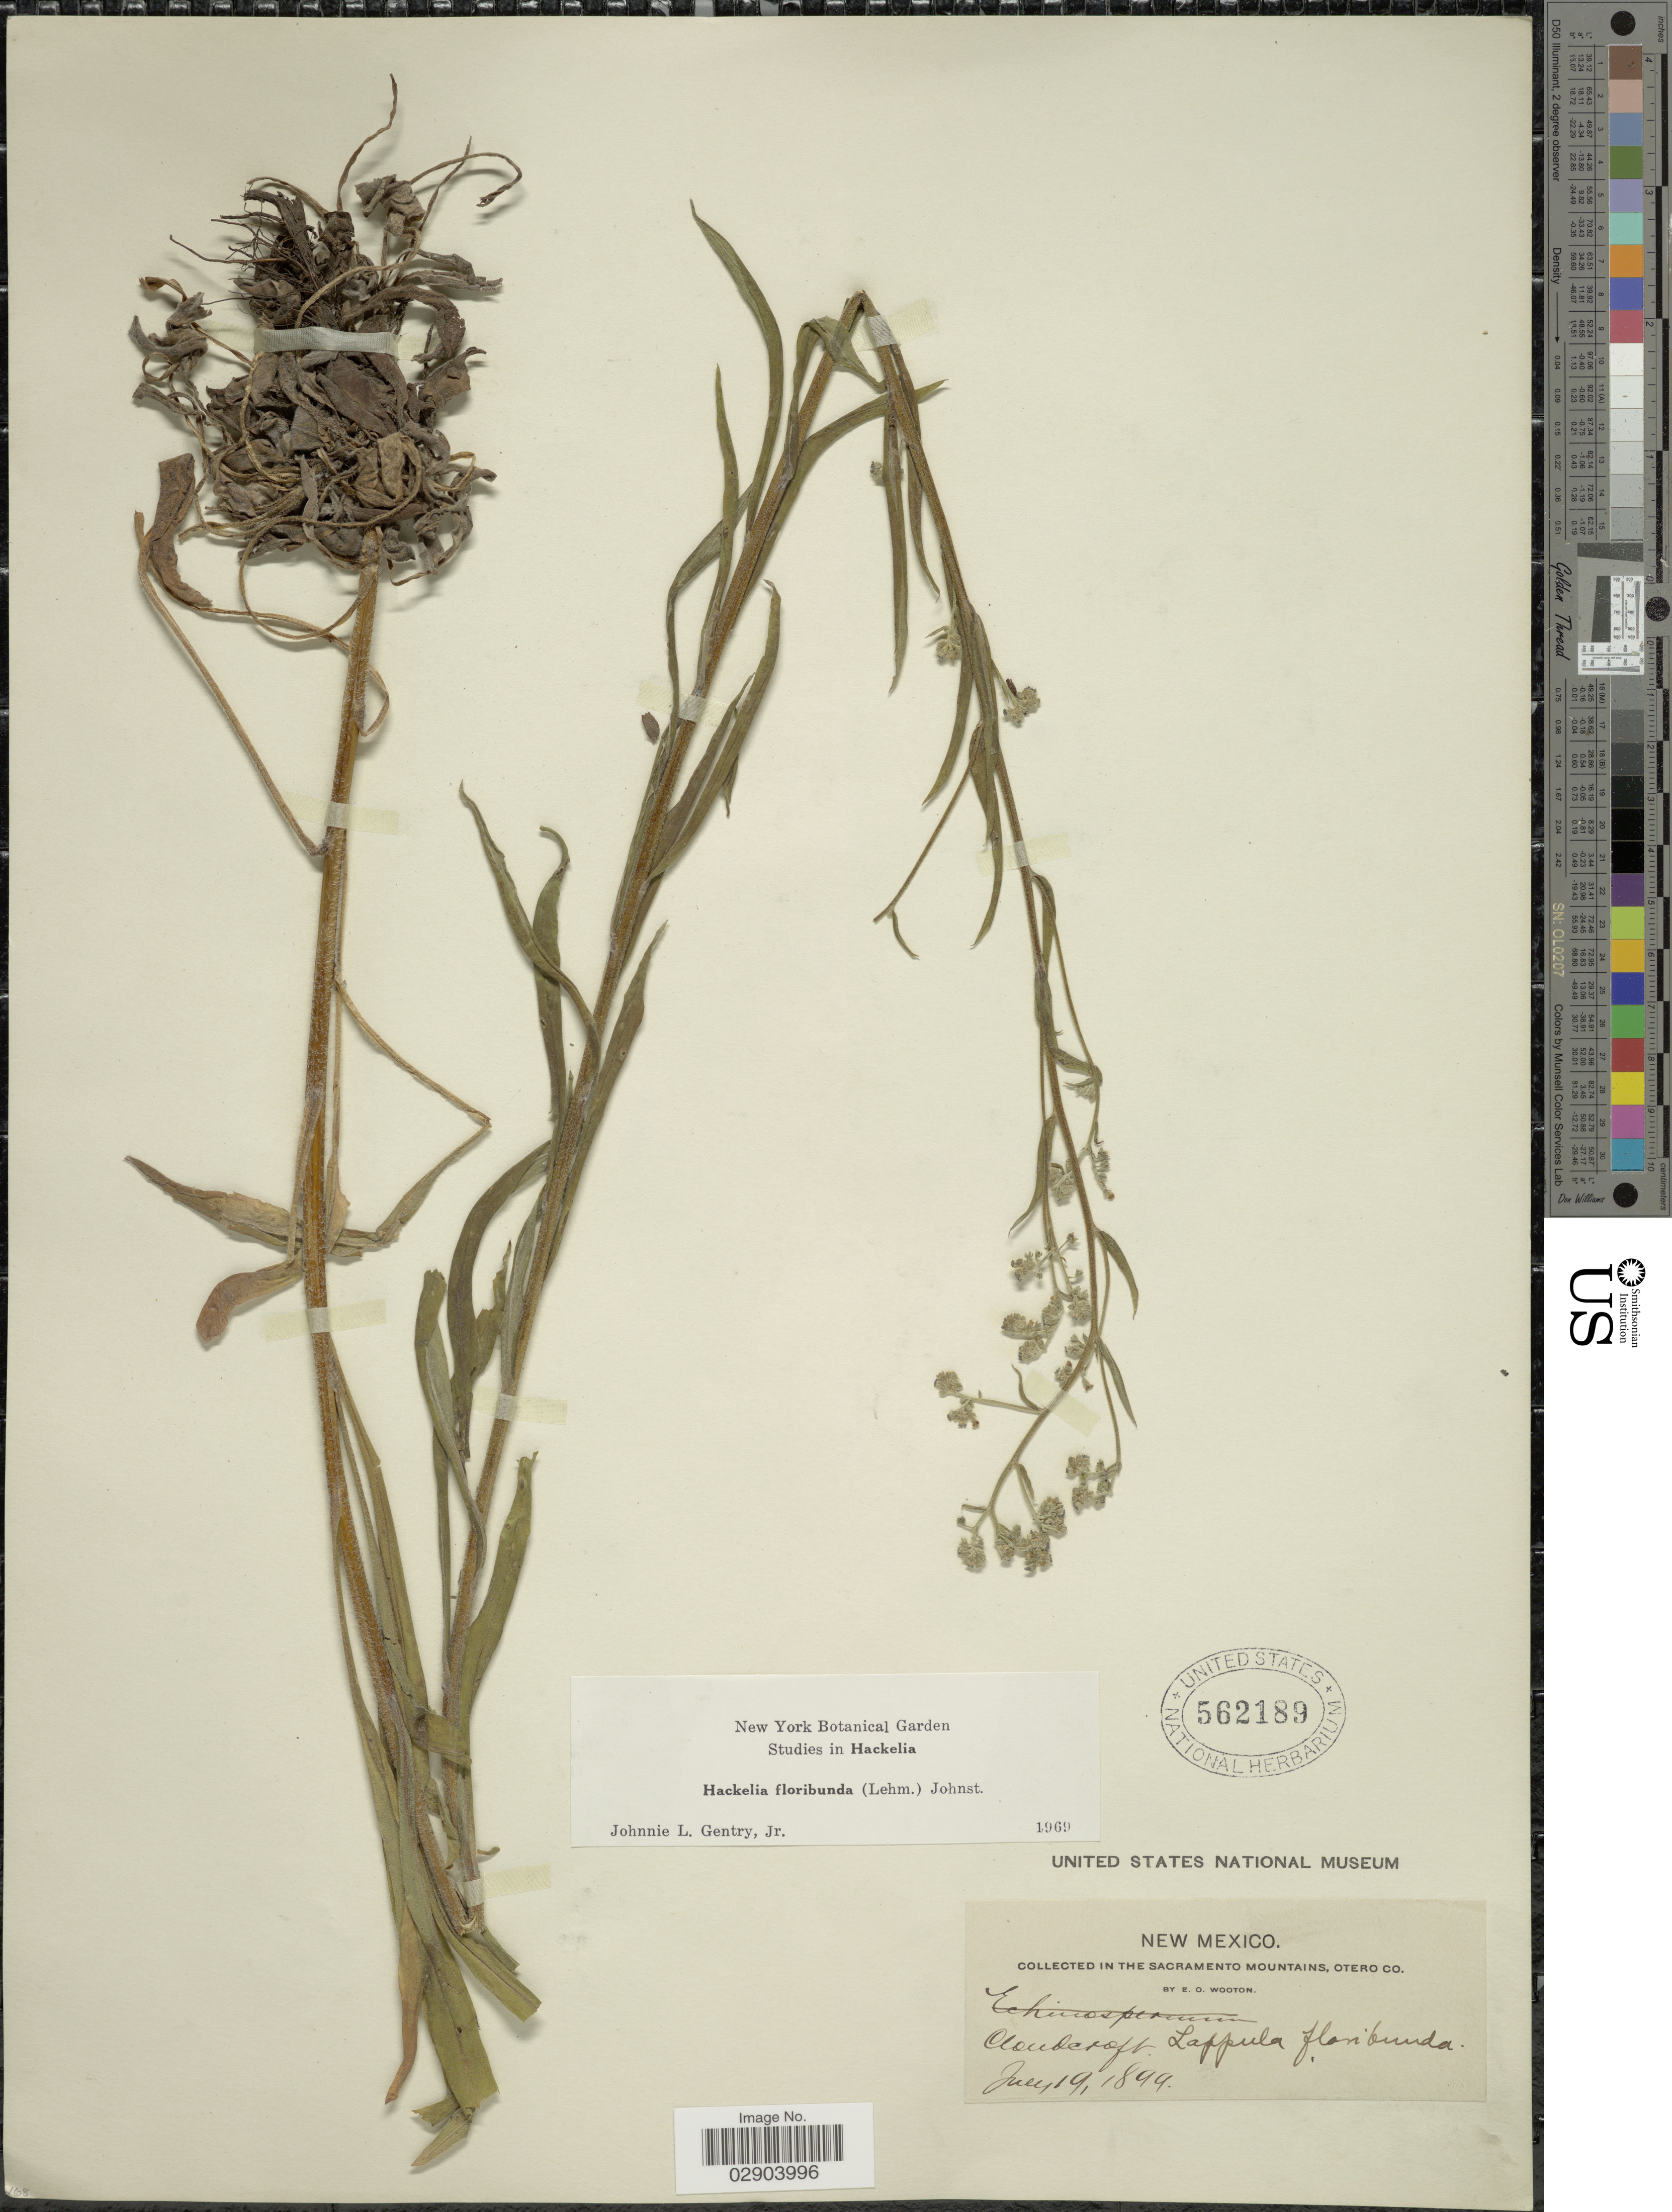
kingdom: Plantae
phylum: Tracheophyta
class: Magnoliopsida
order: Boraginales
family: Boraginaceae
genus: Hackelia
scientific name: Hackelia floribunda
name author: (Lehm.) I.M. Johnst.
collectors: E. O. Wooton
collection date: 1899-07-19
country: United States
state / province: New Mexico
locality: The Sacramento Mountains, Otero Co. Cloudcroft.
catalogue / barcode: US 562189